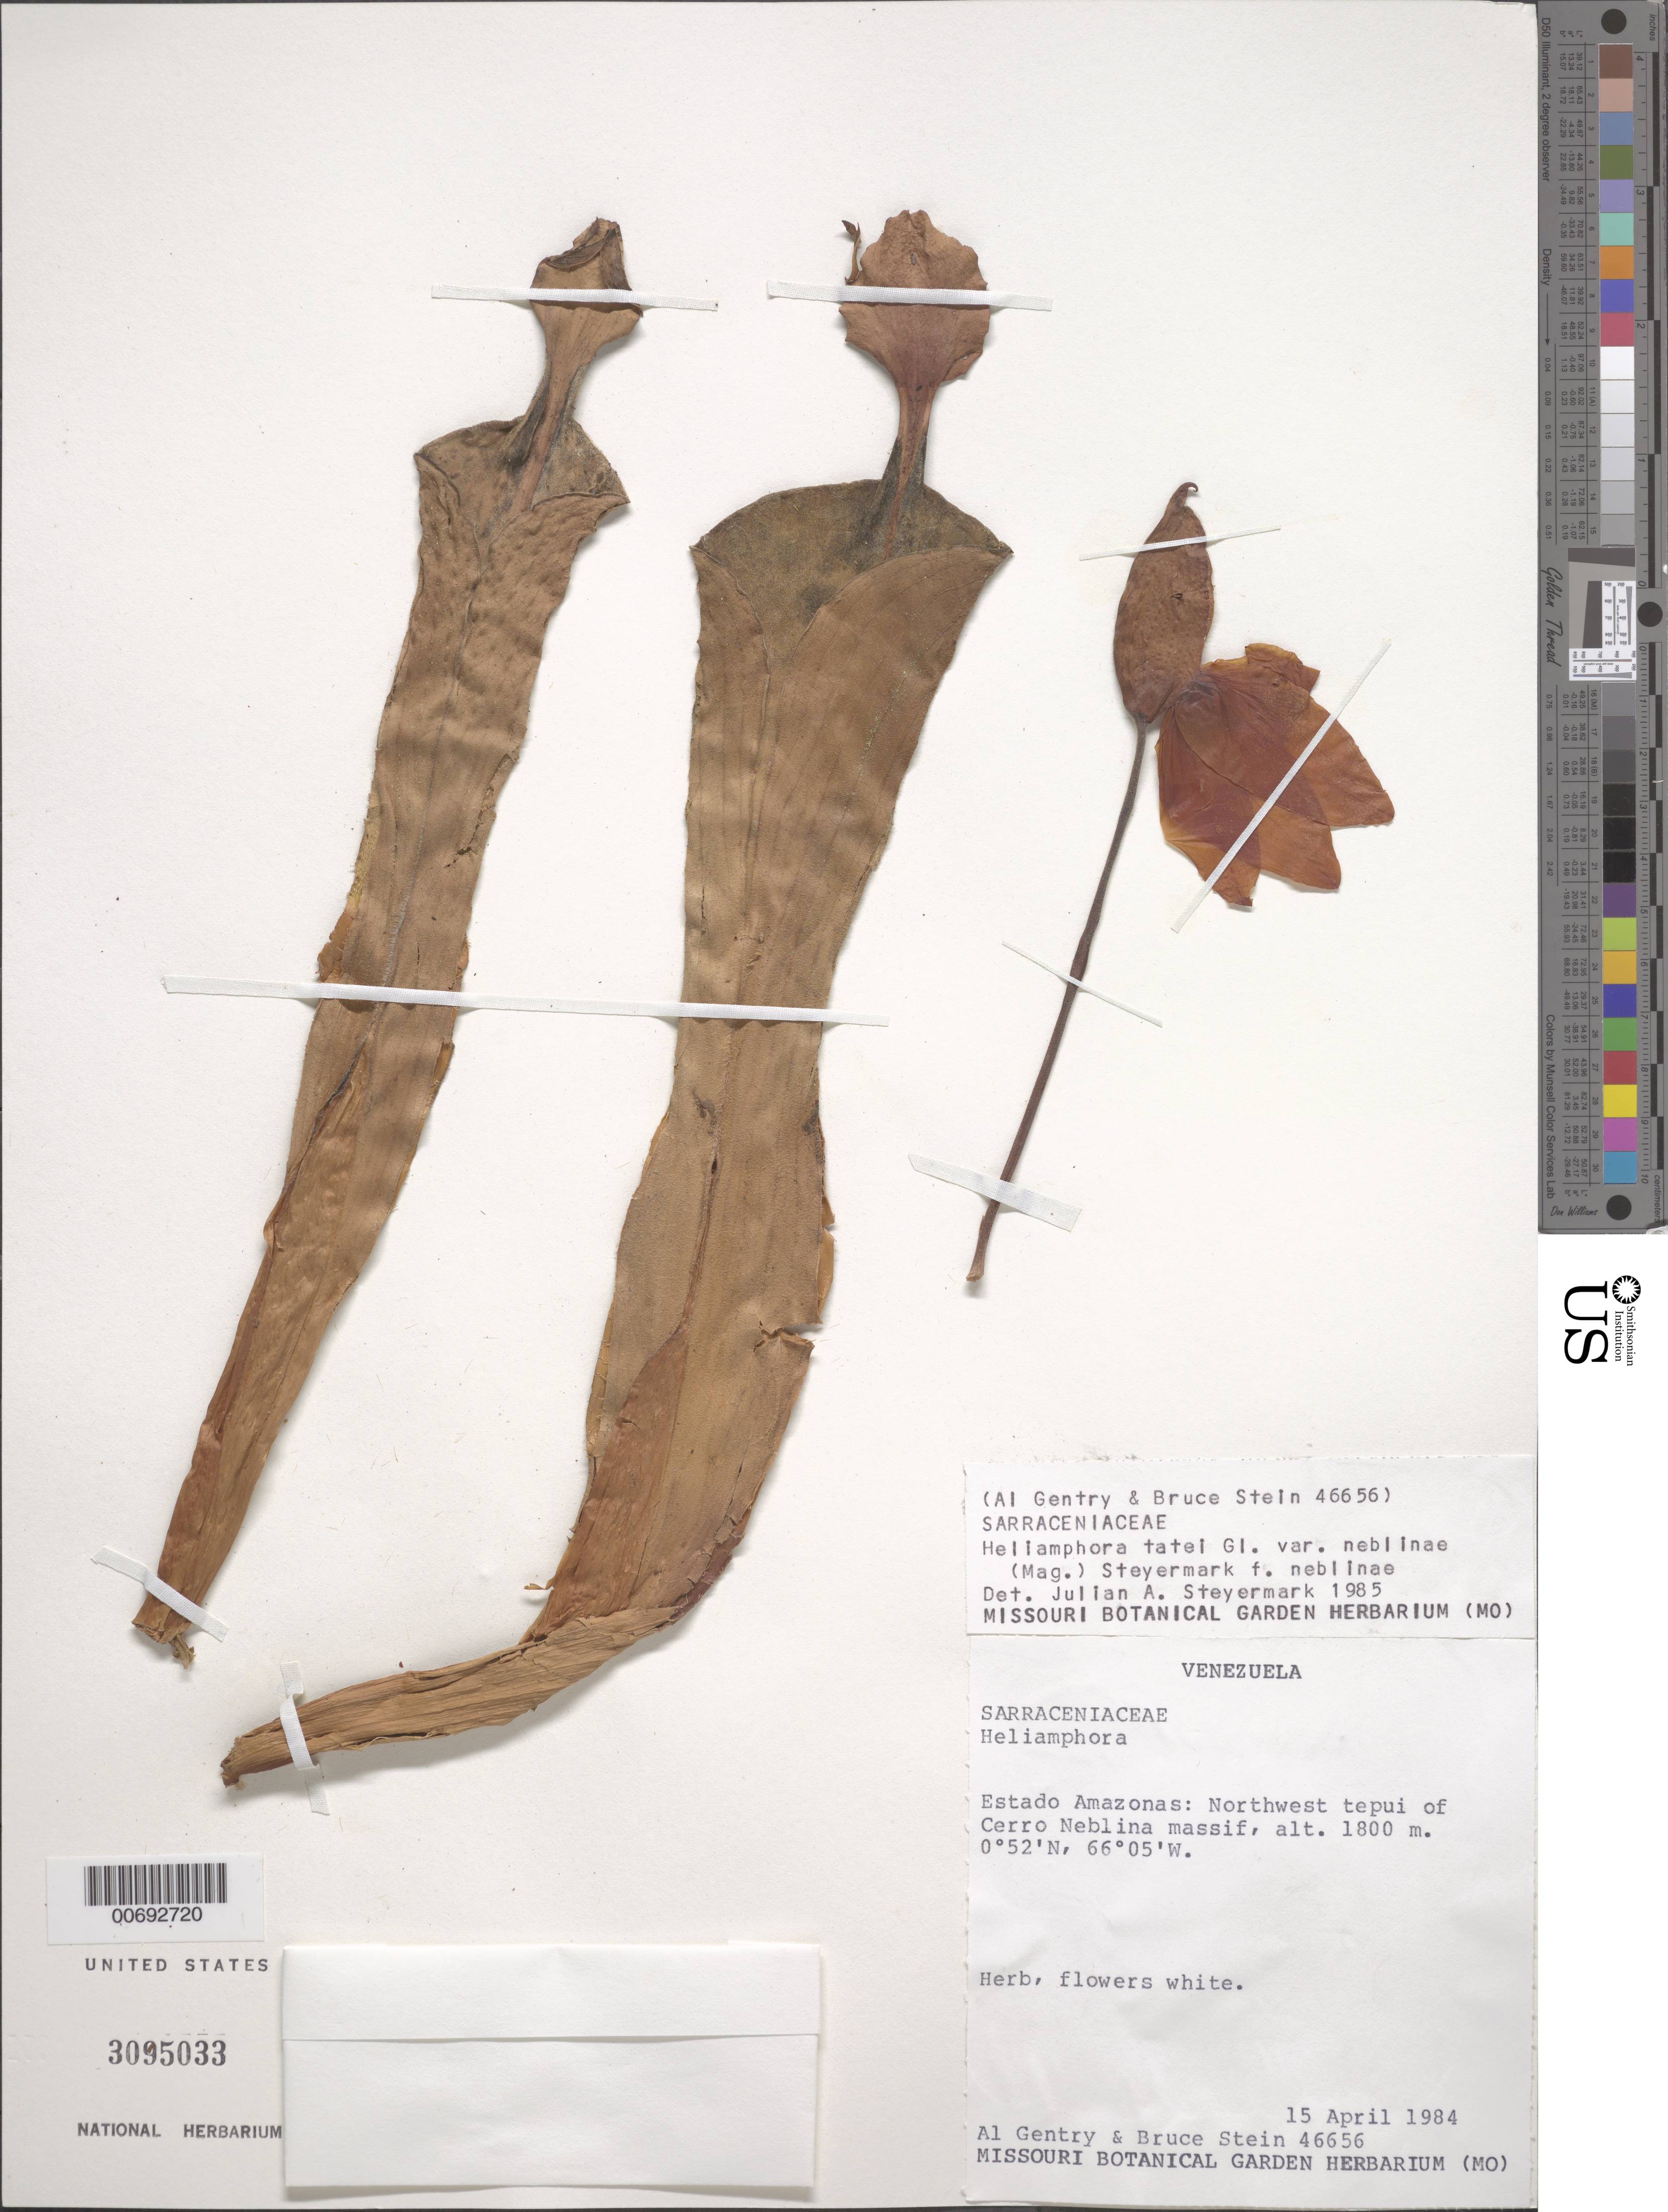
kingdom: Plantae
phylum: Tracheophyta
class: Magnoliopsida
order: Ericales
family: Sarraceniaceae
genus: Heliamphora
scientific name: Heliamphora tatei var. neblinae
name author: (Maguire) Steyerm.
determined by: Steyermark, Julian A., (VEN)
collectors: A. H. Gentry & B. Stein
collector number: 46656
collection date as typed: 15-Apr-84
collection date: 1984-04-15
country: Venezuela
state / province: Amazonas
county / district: Río Negro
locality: Cerro de La Neblina Massif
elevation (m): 1800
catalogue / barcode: US 3095033